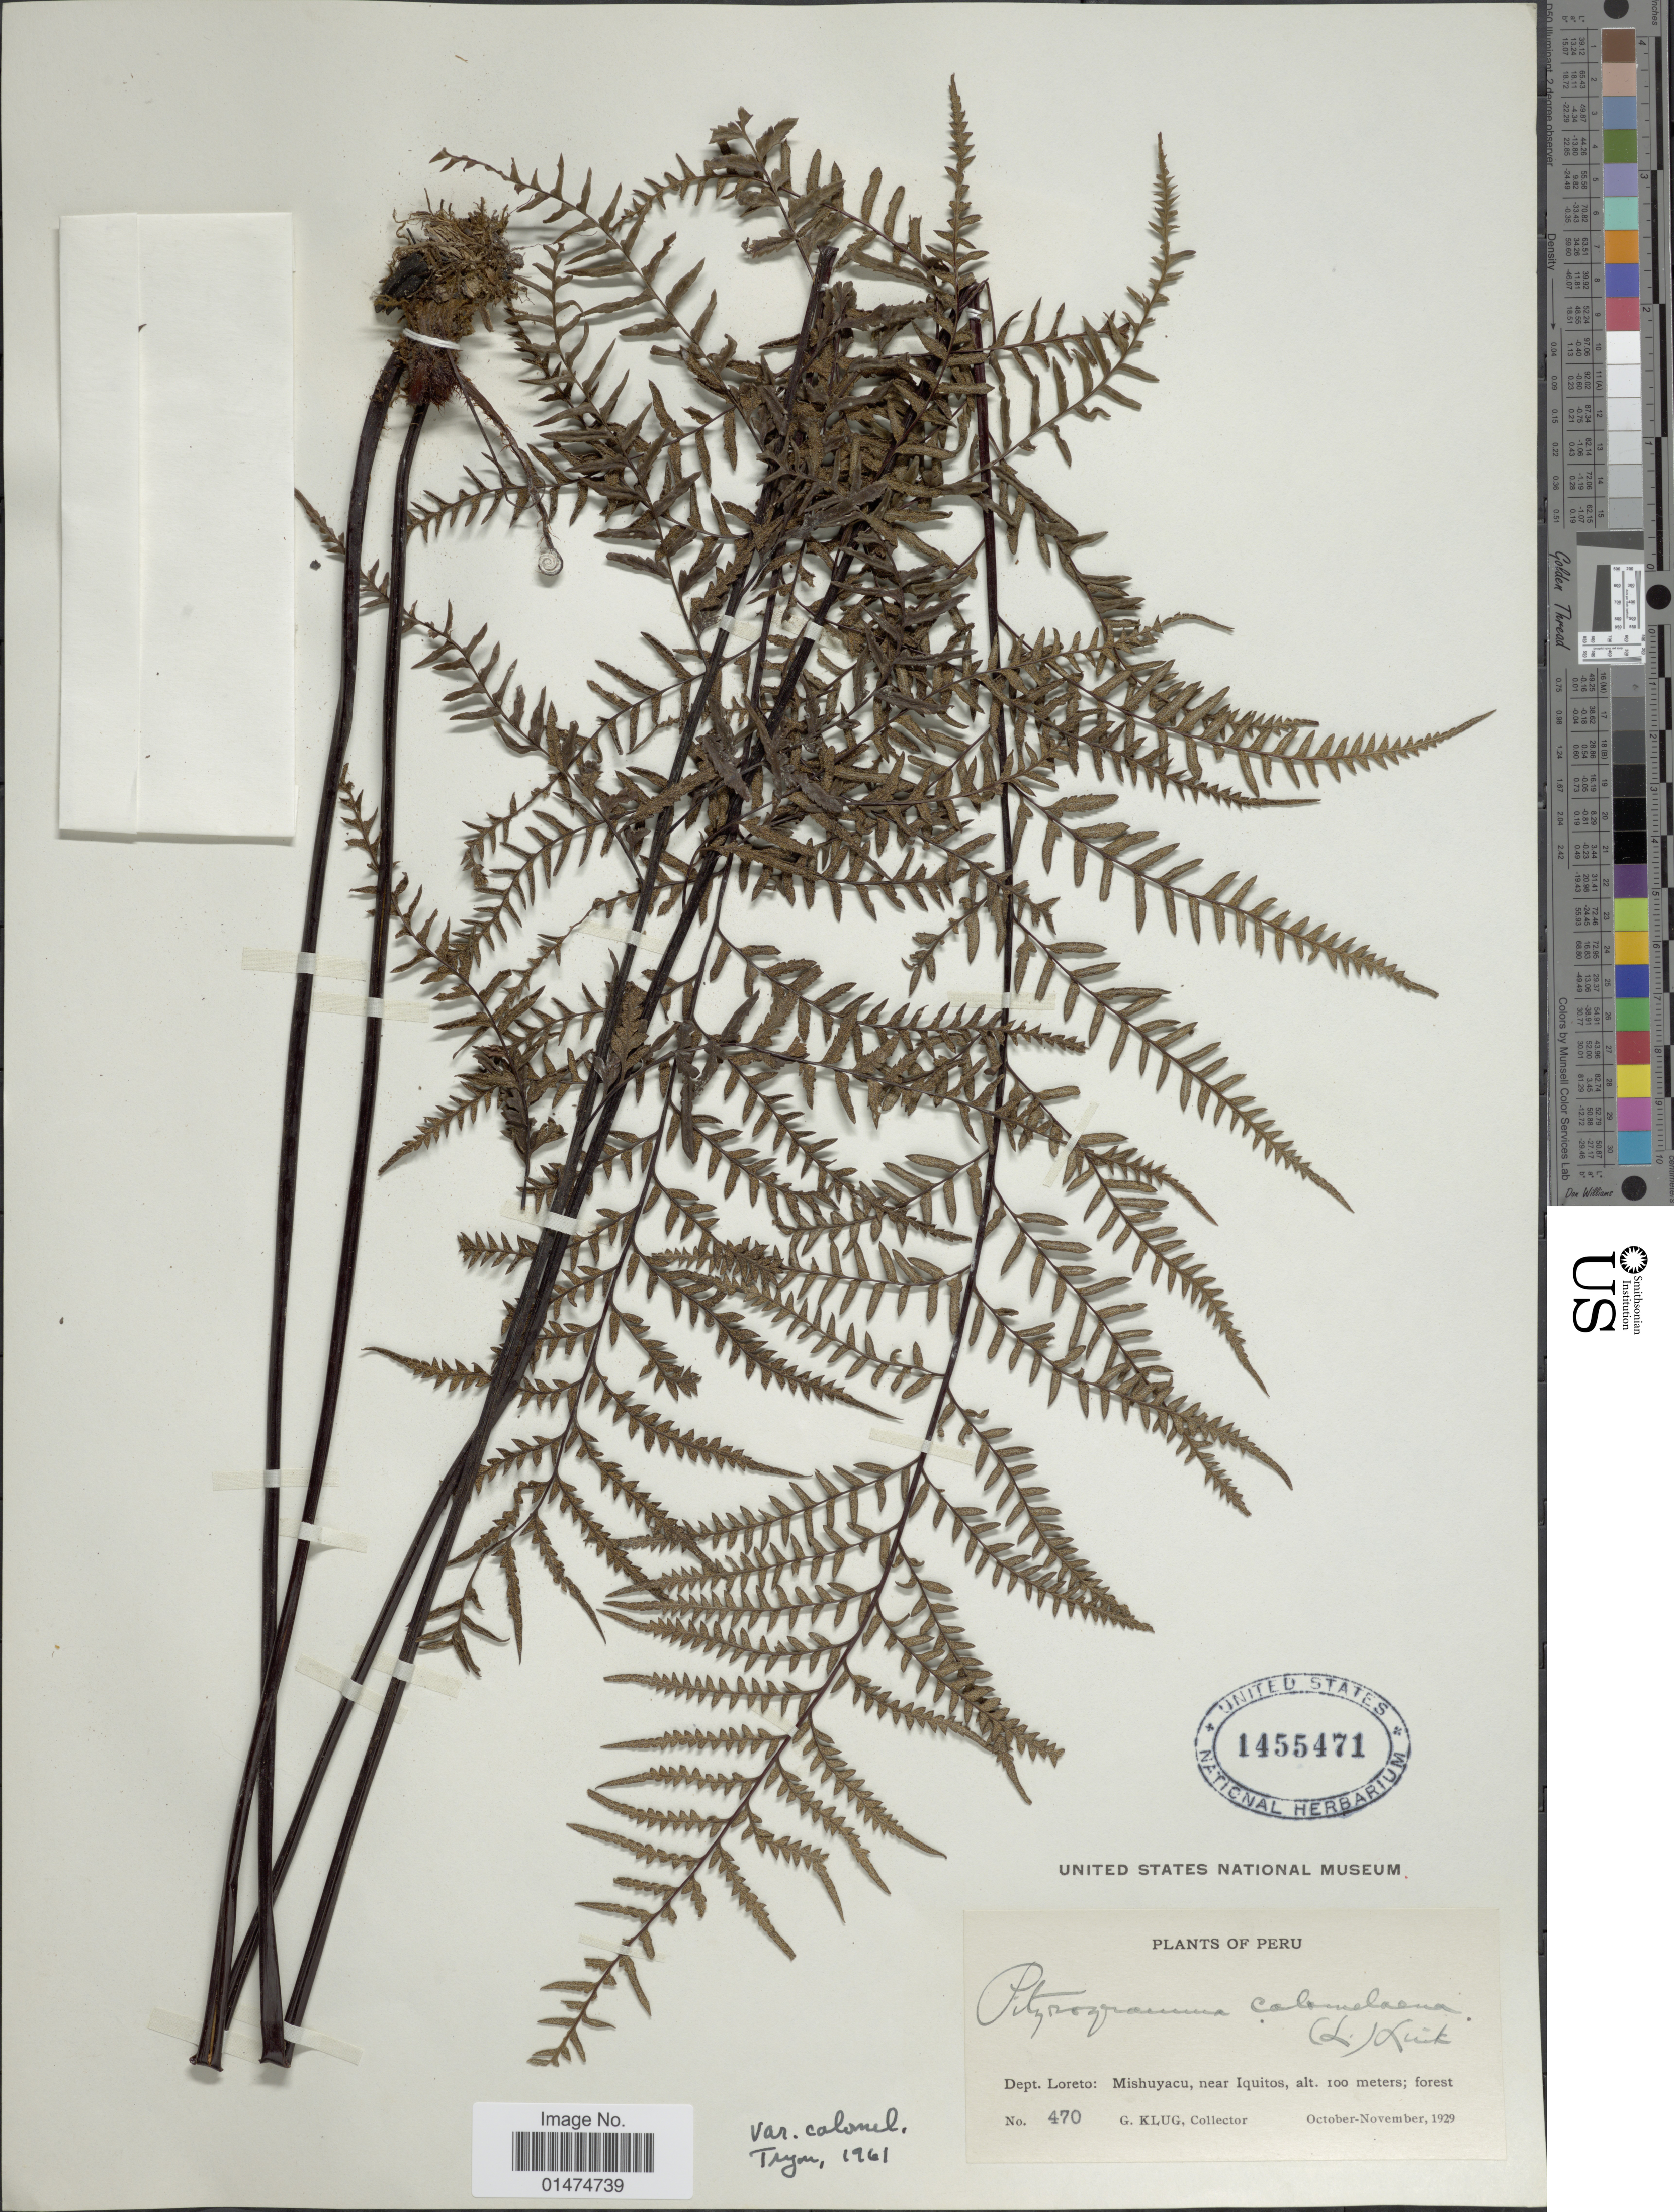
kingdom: Plantae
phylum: Tracheophyta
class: Polypodiopsida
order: Polypodiales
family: Pteridaceae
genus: Pityrogramma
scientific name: Pityrogramma calomelanos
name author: (L.) Link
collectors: G. Klug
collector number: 470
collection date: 1929-10/1929-11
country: Peru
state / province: Loreto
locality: Dept. Loreto: Mishuyacu, near Iquitos.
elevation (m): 100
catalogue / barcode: US 1455471